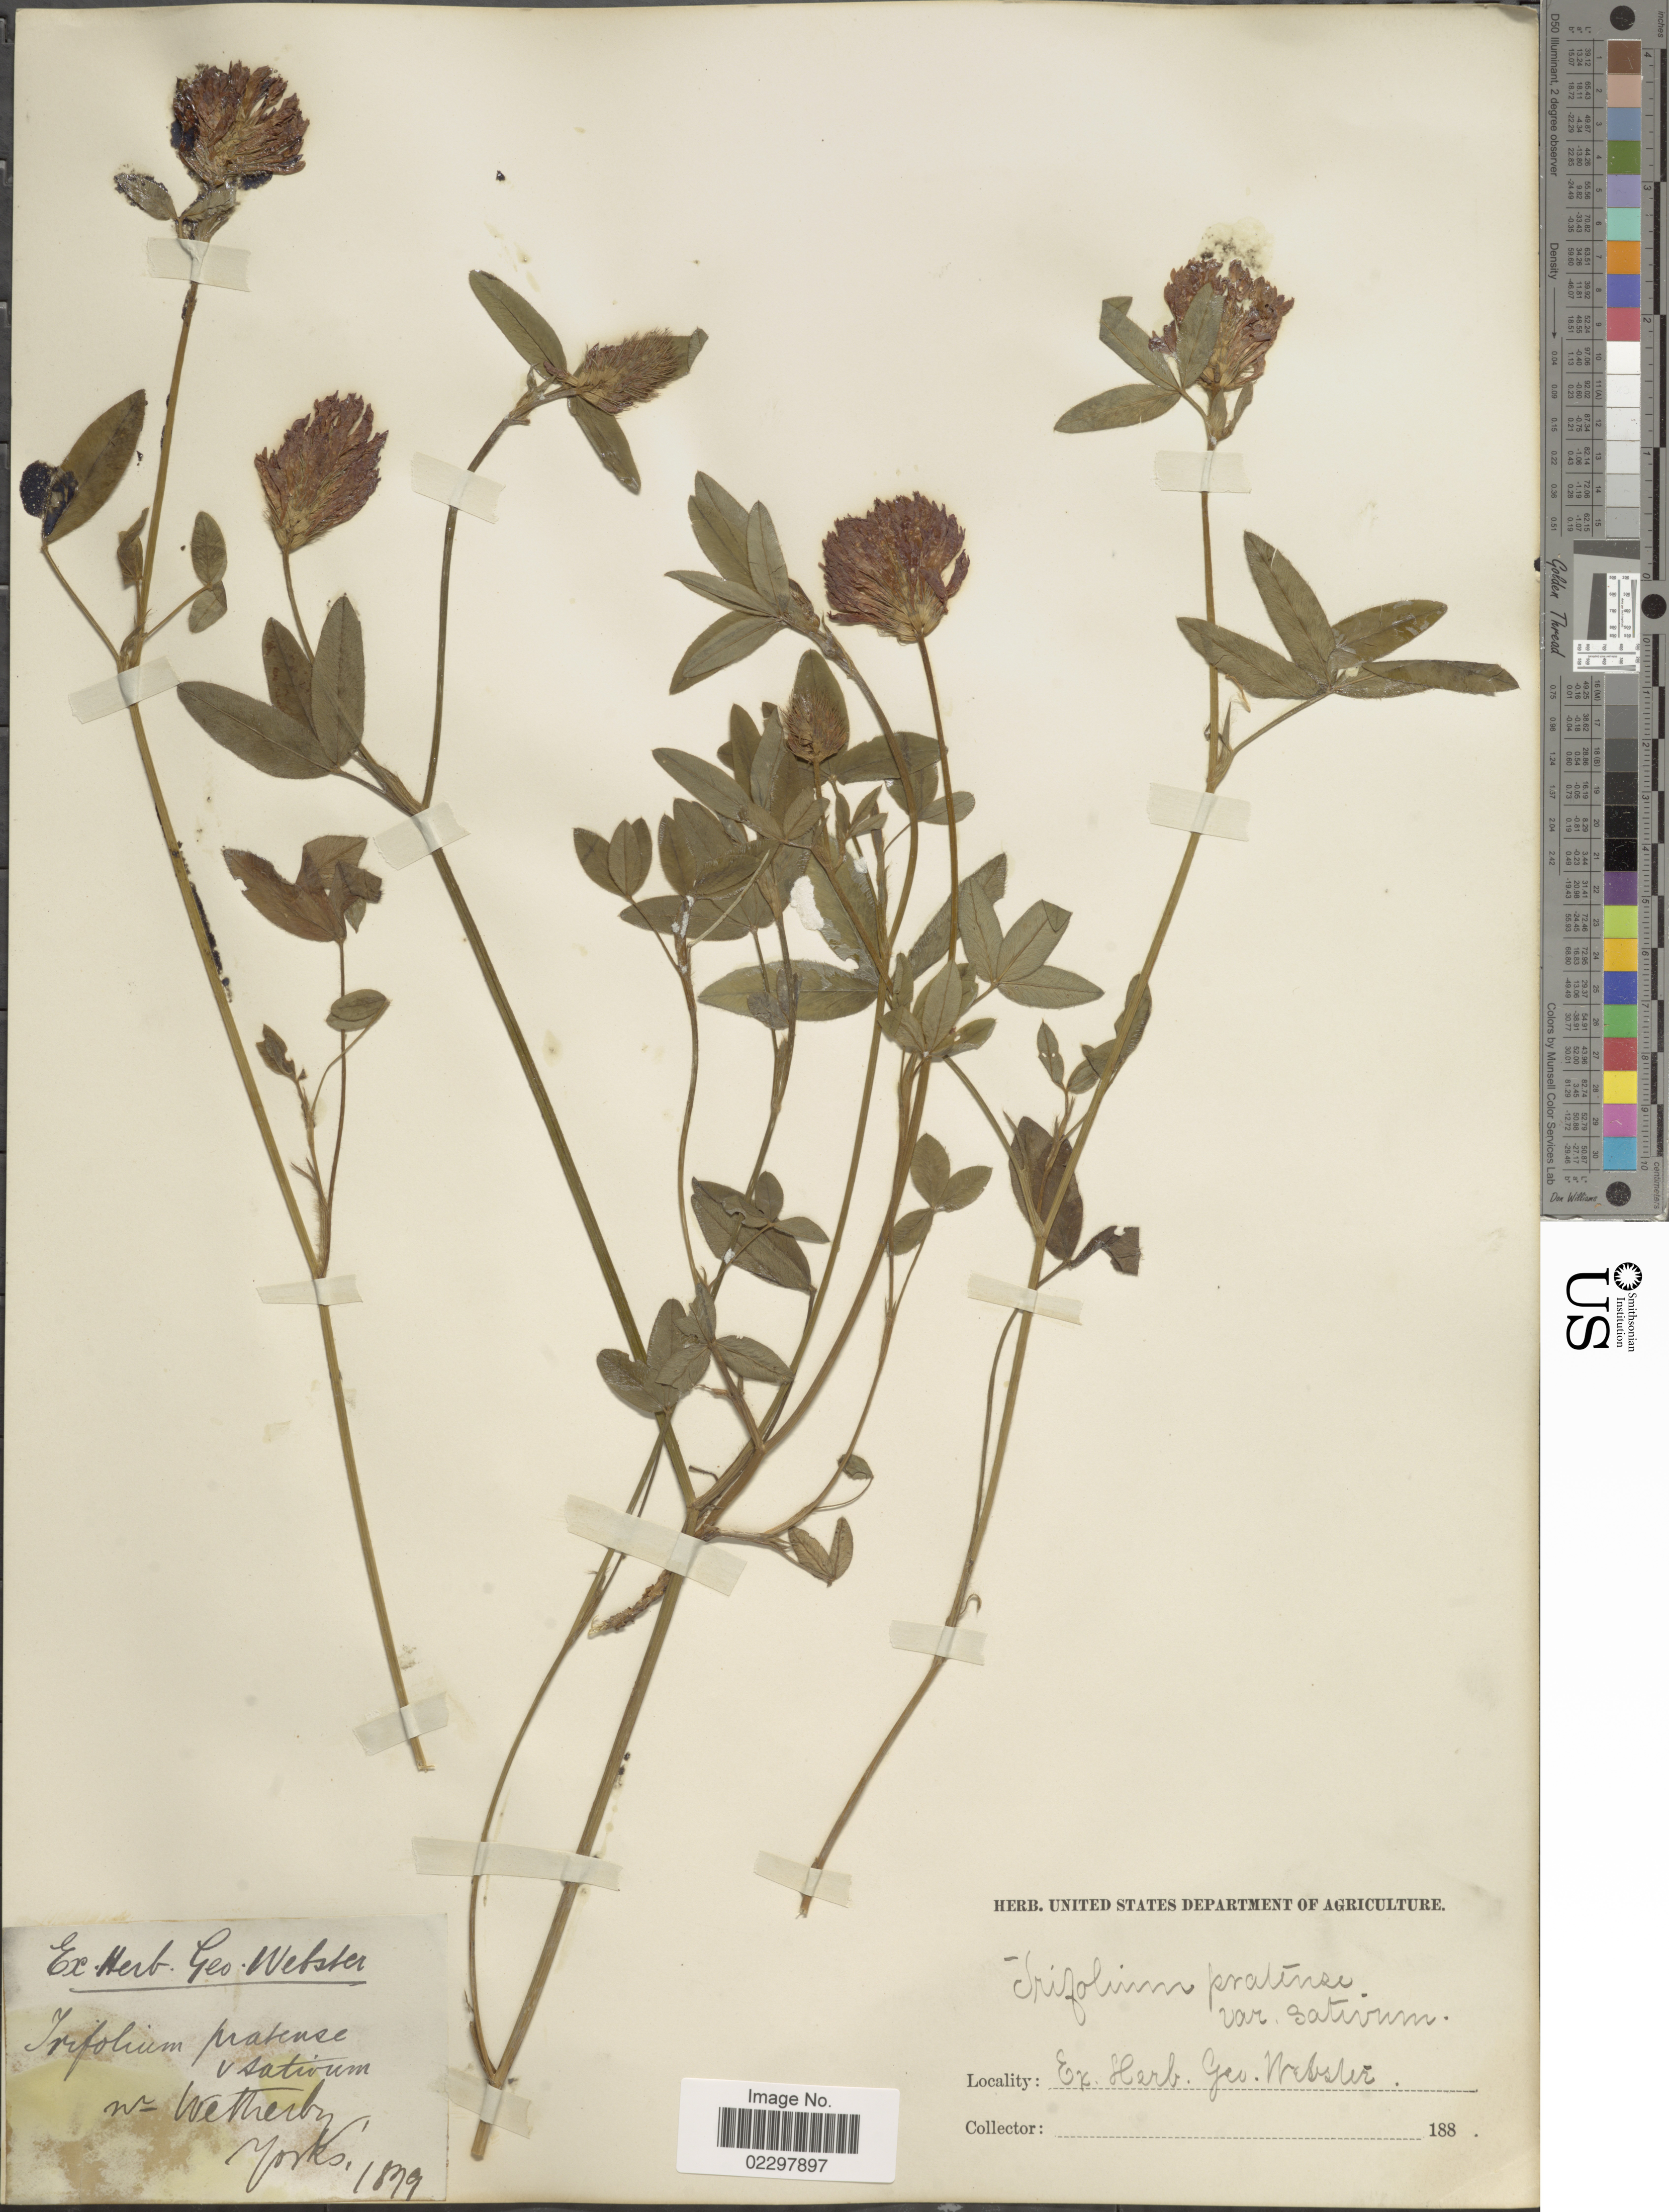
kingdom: Plantae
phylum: Tracheophyta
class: Magnoliopsida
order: Fabales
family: Fabaceae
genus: Trifolium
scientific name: Trifolium pratense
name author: L.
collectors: ex herb. Geo. Webster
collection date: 1899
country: United Kingdom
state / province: England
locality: Wetherby, Yorks